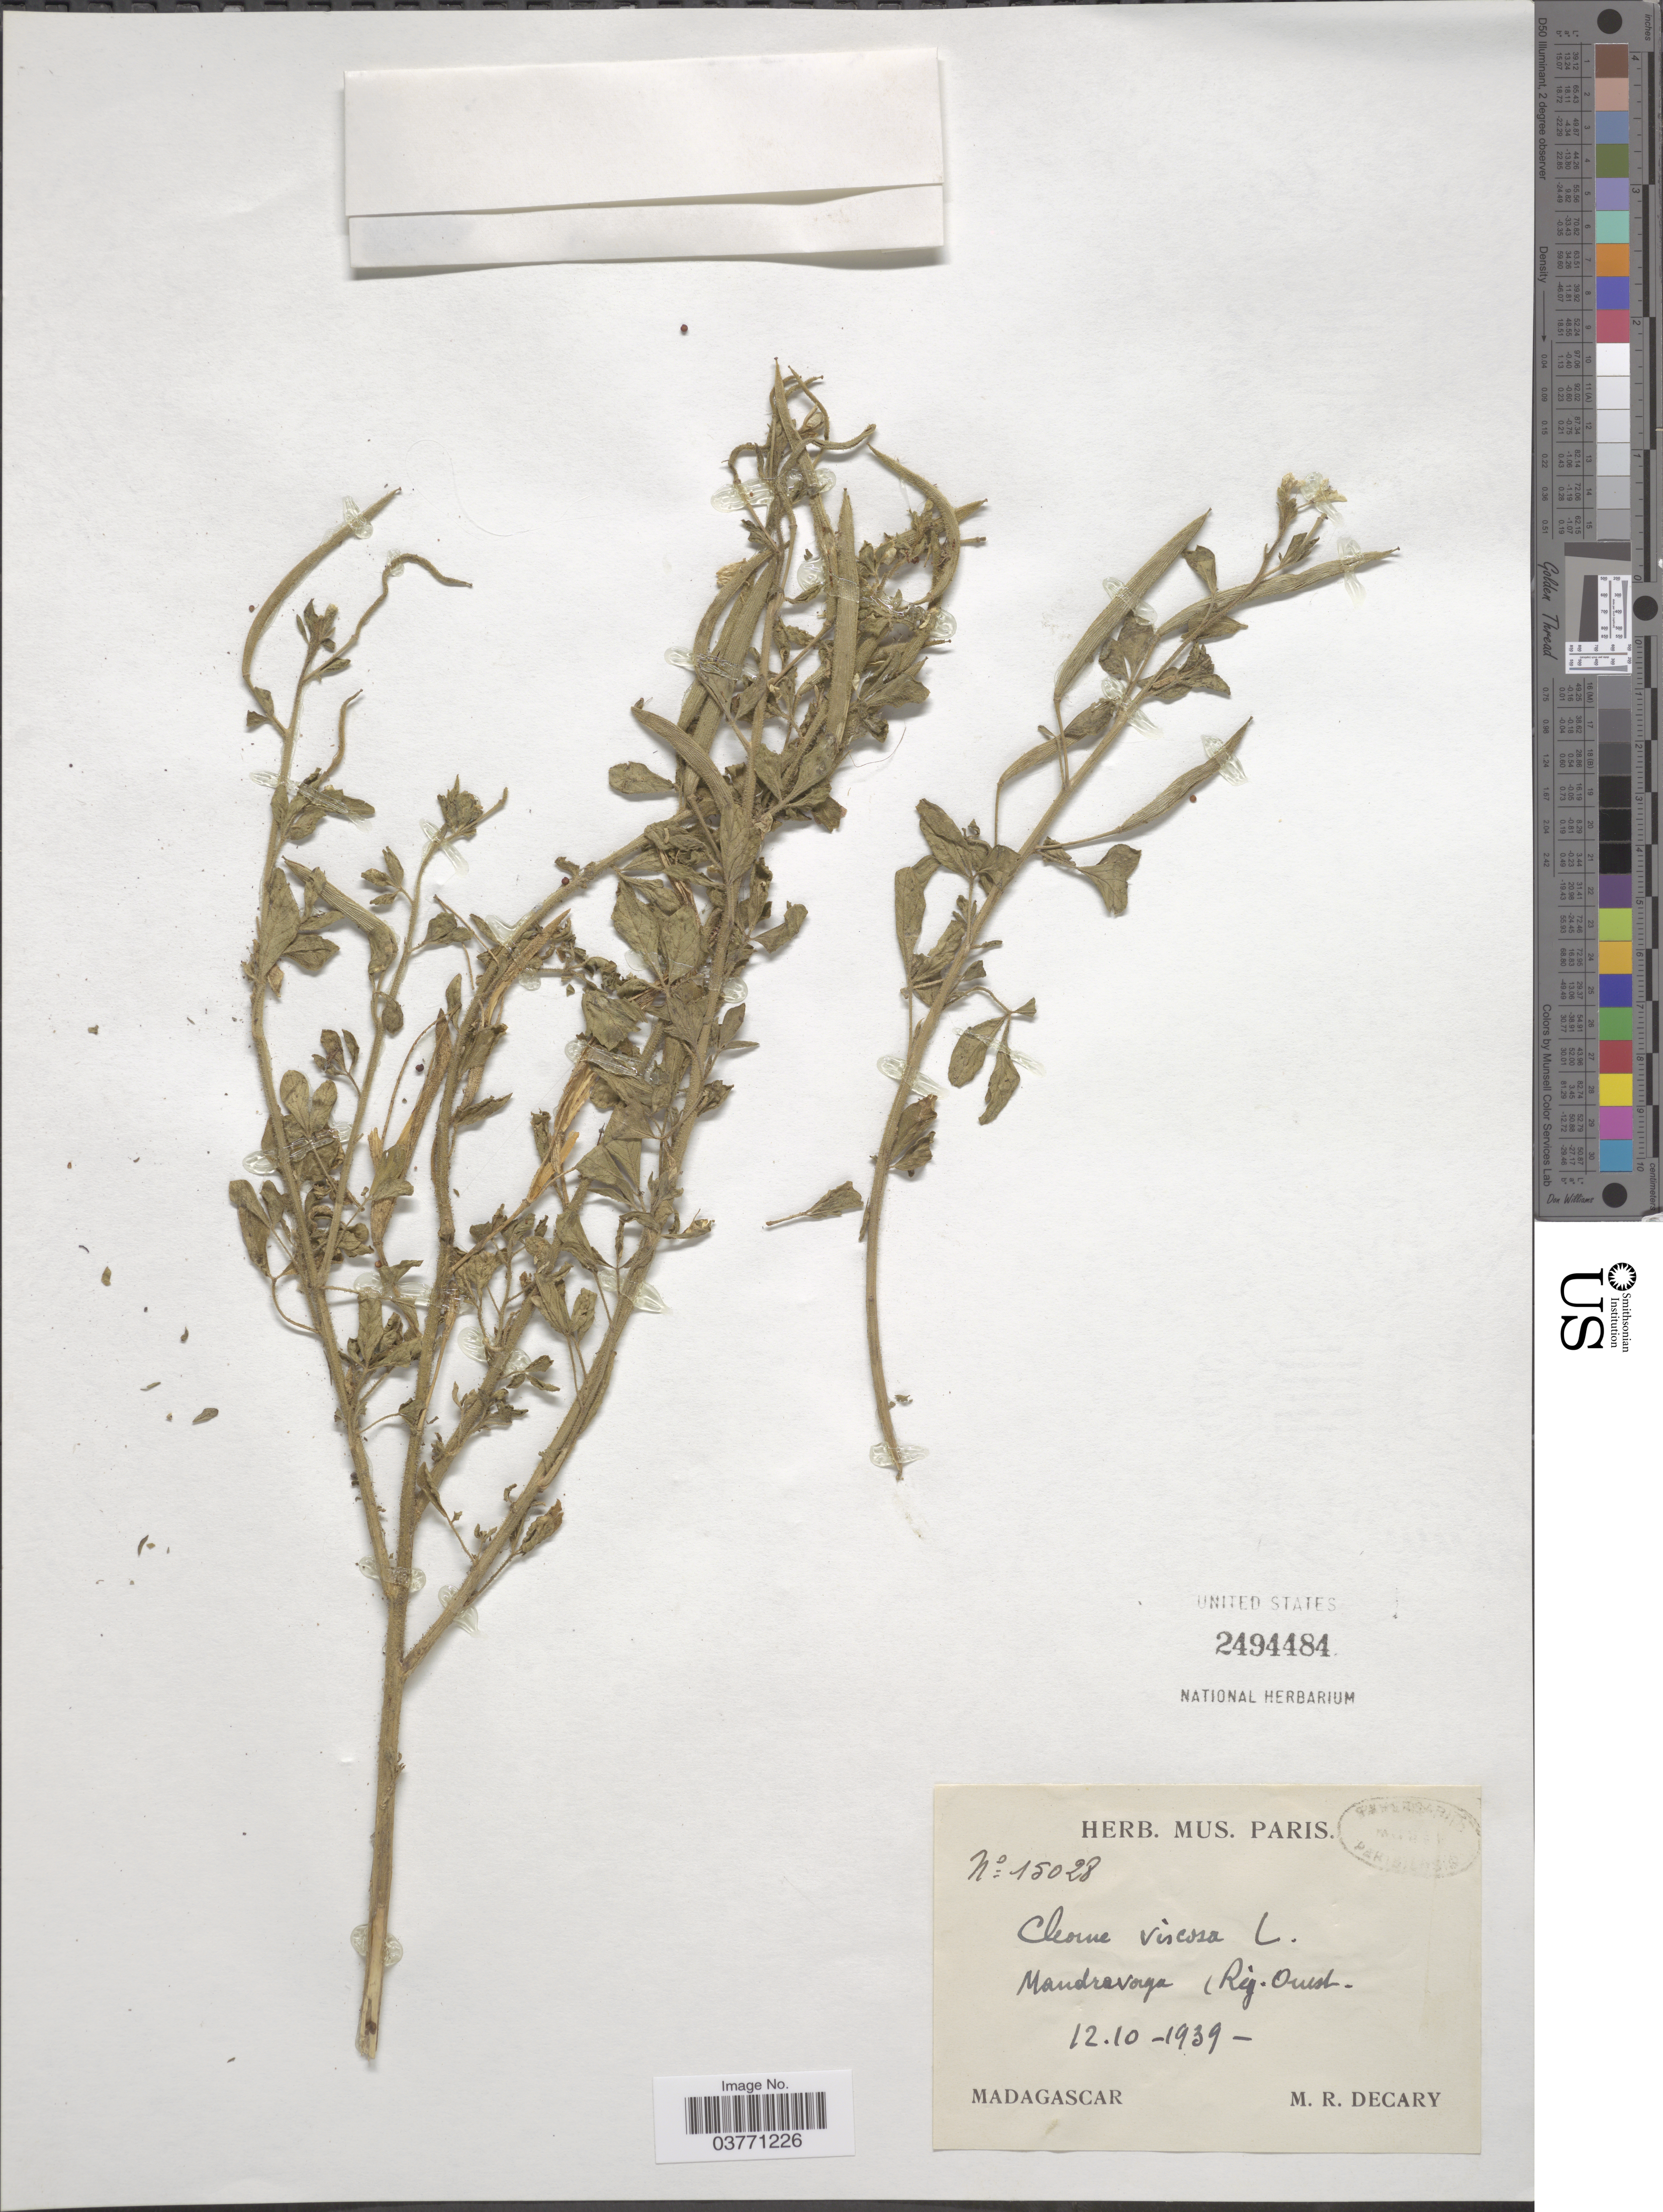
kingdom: Plantae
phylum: Tracheophyta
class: Magnoliopsida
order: Brassicales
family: Cleomaceae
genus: Arivela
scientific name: Arivela viscosa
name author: (L.) Raf.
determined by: Strong, M. T., (US), Smithsonian Institution - National Museum of Natural History (UNITED STATES)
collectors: R. Decary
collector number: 15028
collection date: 1939-10-12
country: Madagascar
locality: Mandravaga [interpreted] (Règ. Ouest.)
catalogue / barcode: US 2494484